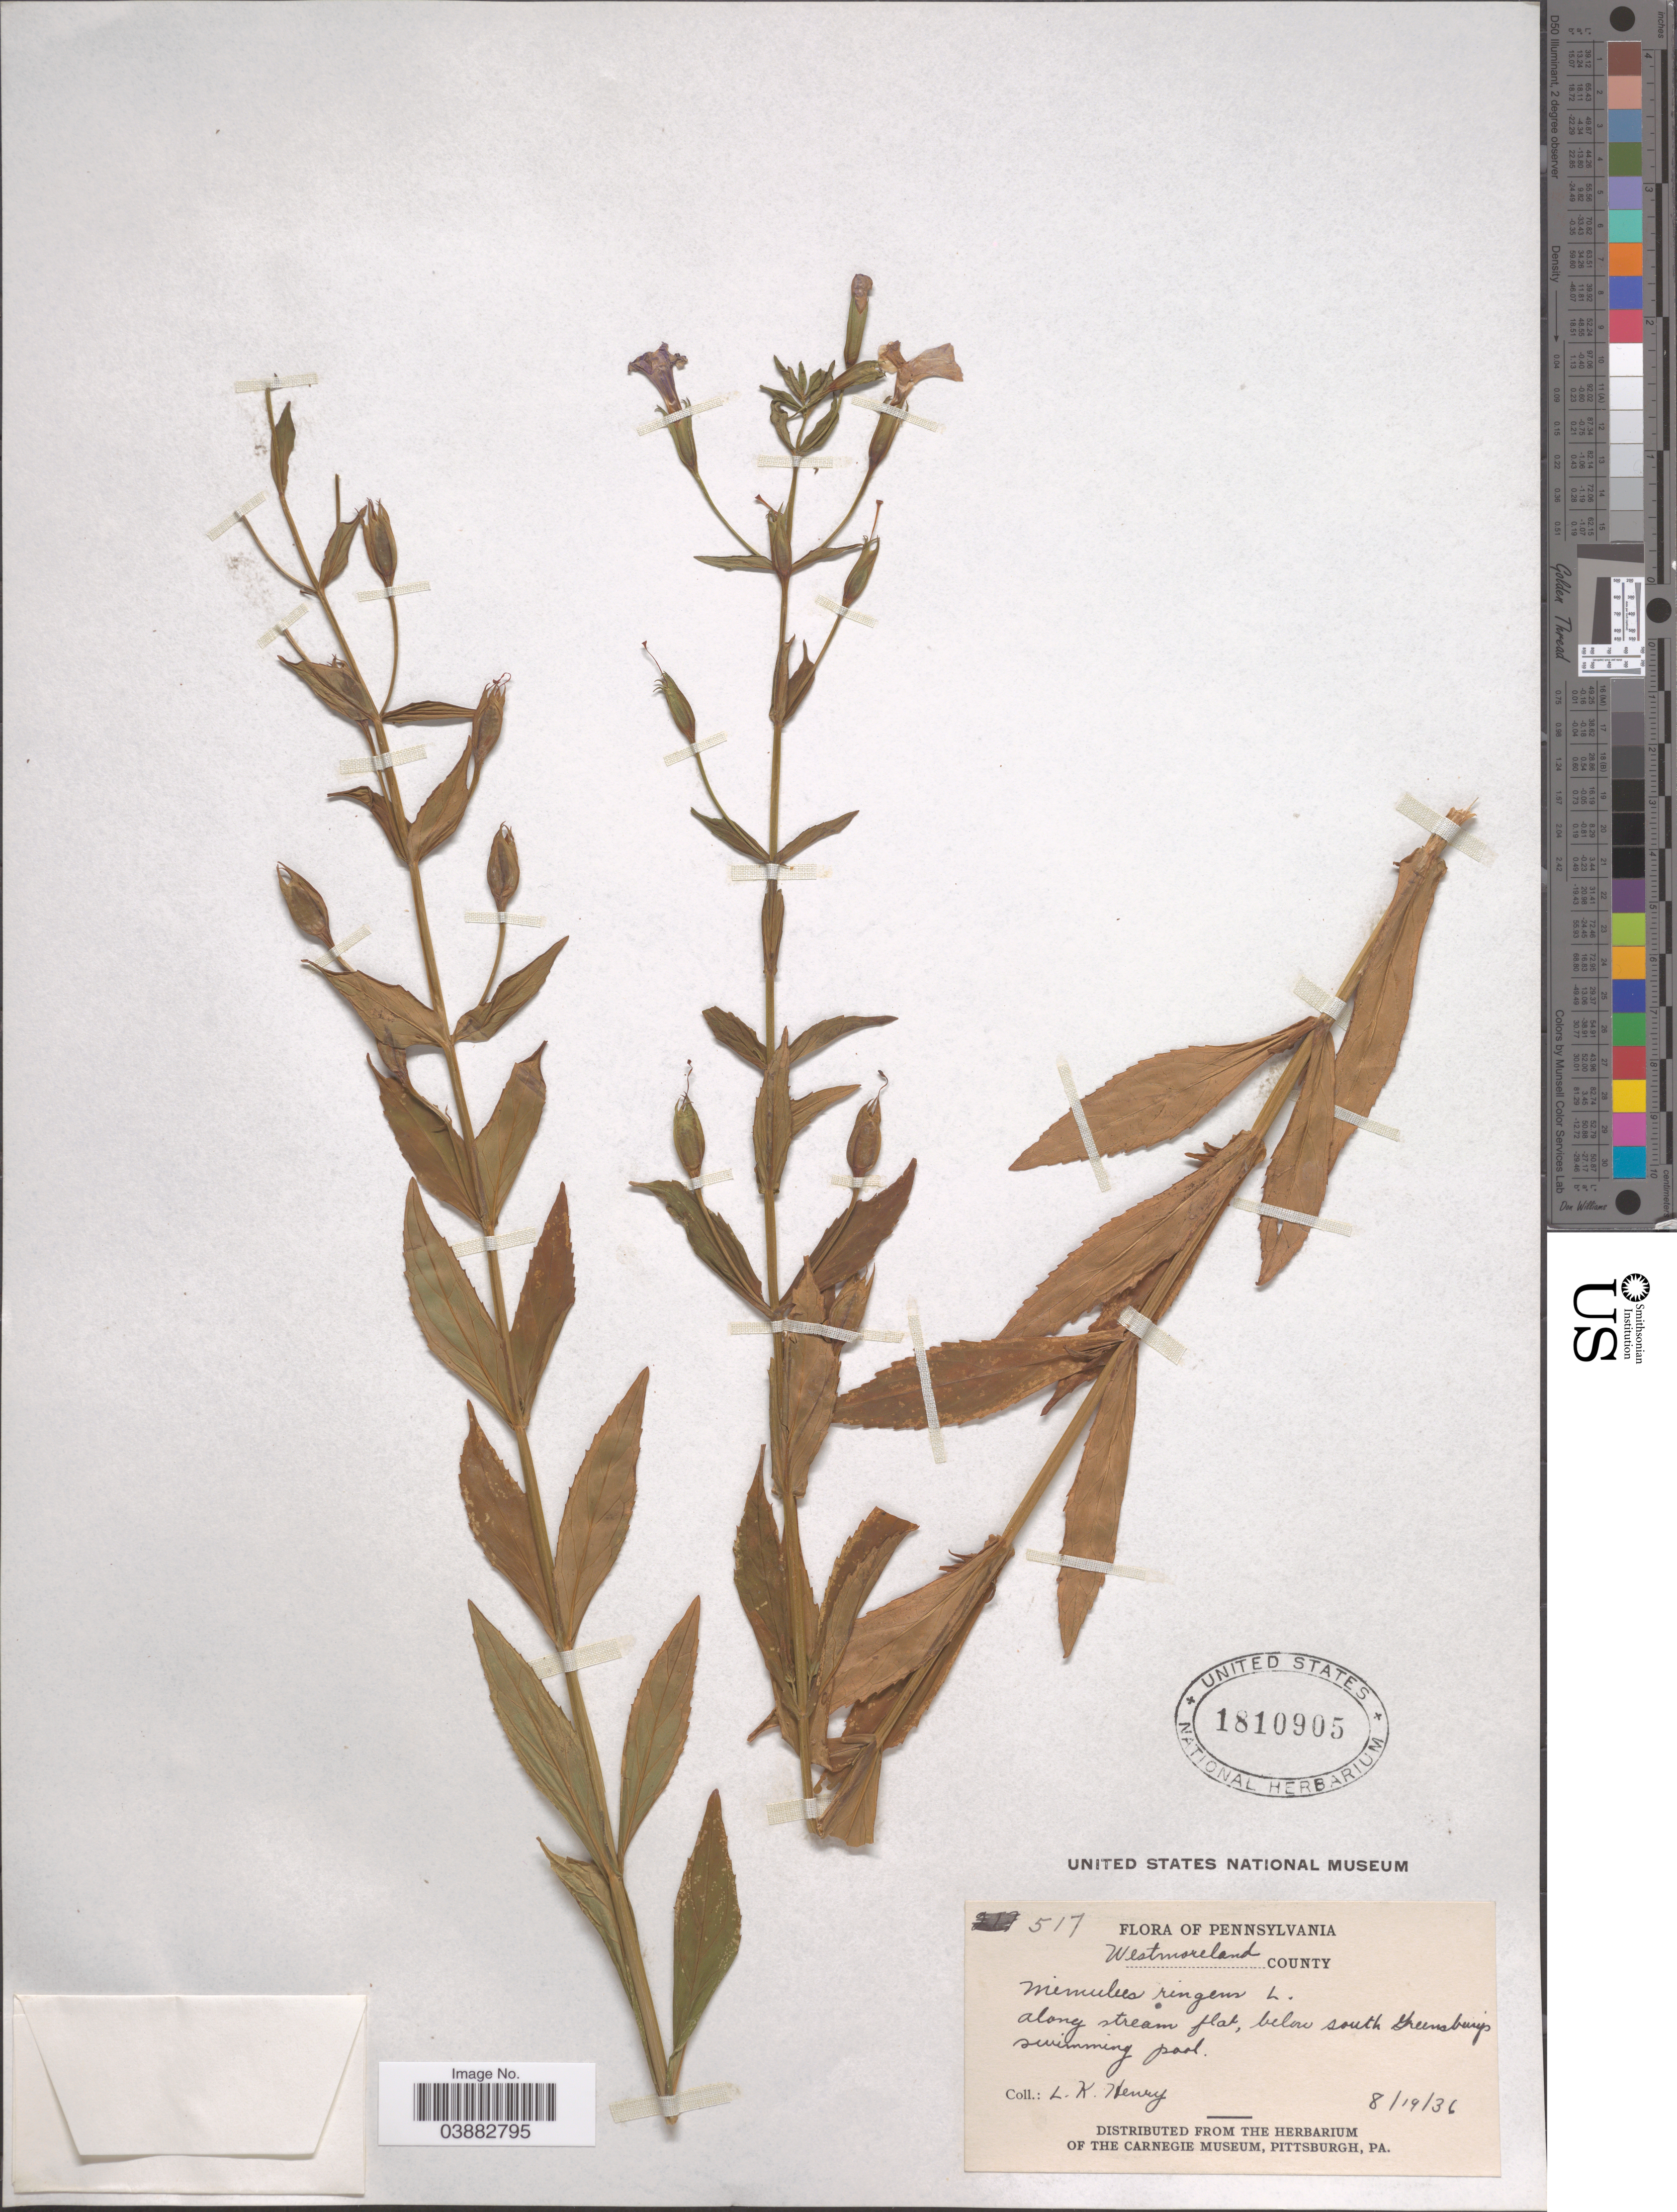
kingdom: Plantae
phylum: Tracheophyta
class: Magnoliopsida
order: Lamiales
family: Phrymaceae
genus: Mimulus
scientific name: Mimulus ringens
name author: L.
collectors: L. K. Henry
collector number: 517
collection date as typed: Transcribed d/m/y: 19/8/36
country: United States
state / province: Pennsylvania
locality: Westmoreland County. Along stream flat, below south Greensburg's swimming pool.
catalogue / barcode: US 1810905